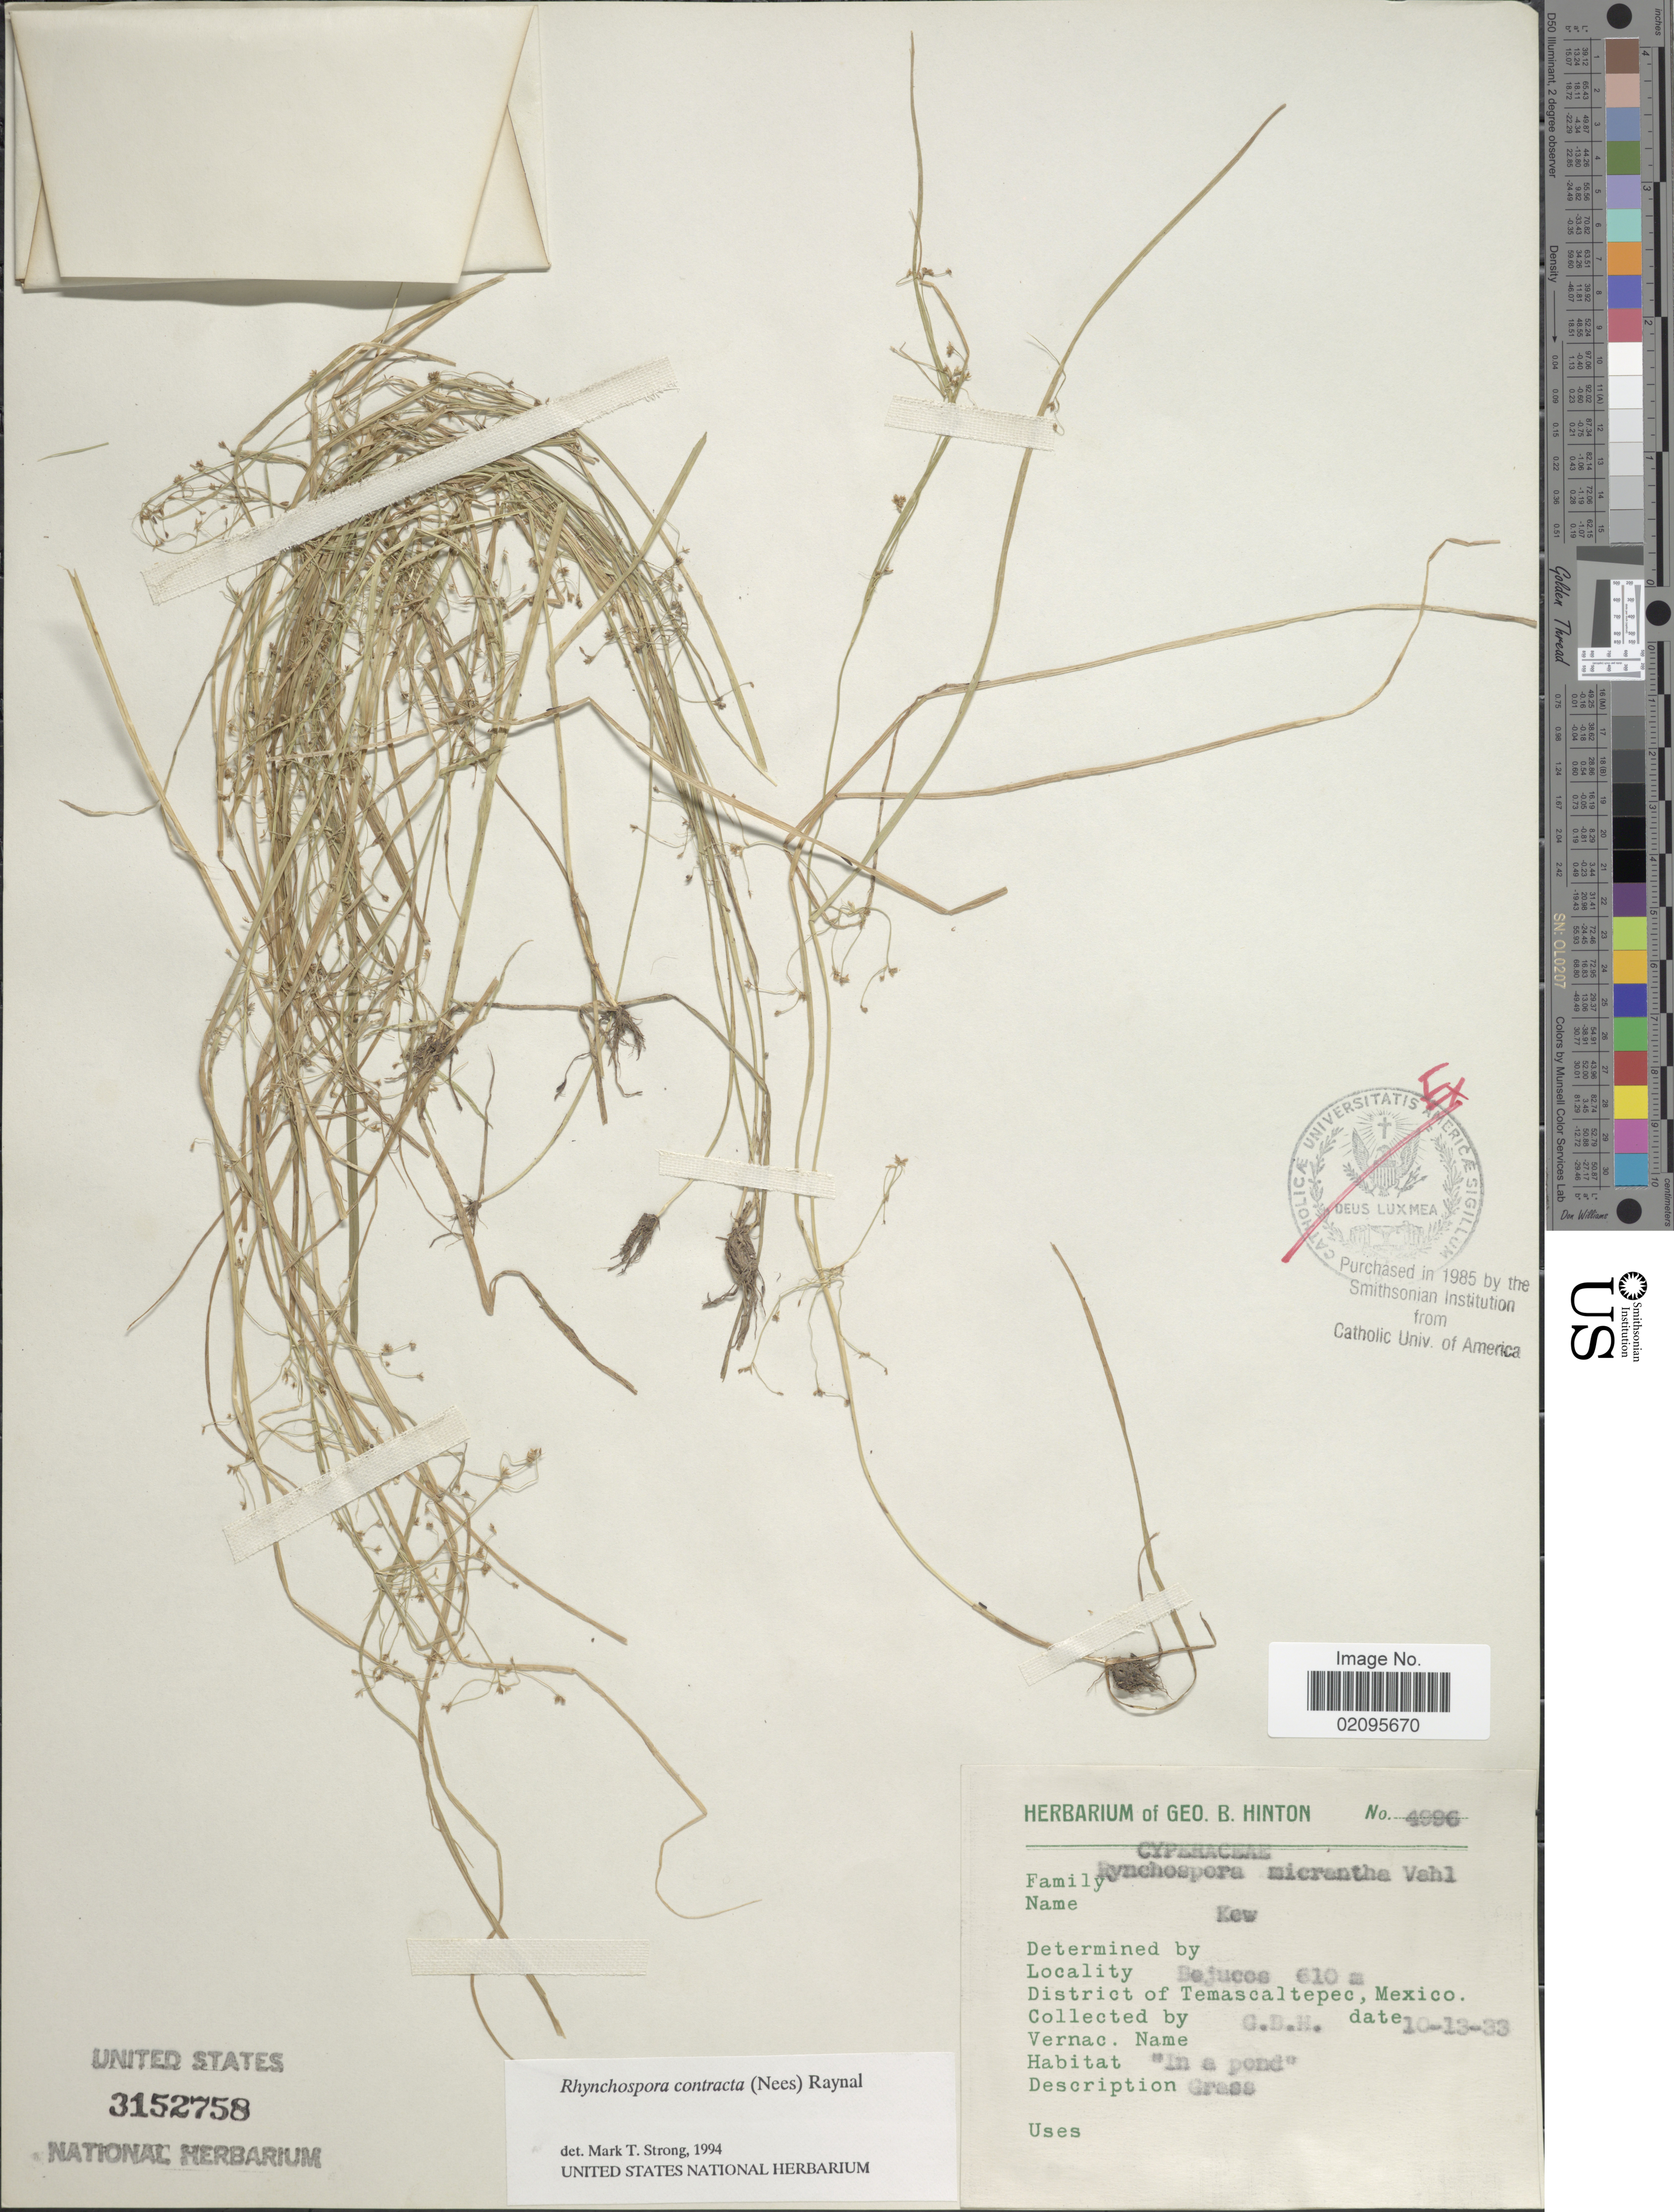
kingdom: Plantae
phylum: Tracheophyta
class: Liliopsida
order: Poales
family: Cyperaceae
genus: Rhynchospora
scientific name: Rhynchospora contracta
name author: (Nees) J. Raynal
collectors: G. B. Hinton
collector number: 4996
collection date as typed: Transcribed d/m/y: 13/10/33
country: Mexico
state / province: México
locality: Bejuco, District of Temascaltepec.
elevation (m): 610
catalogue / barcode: US 3152758